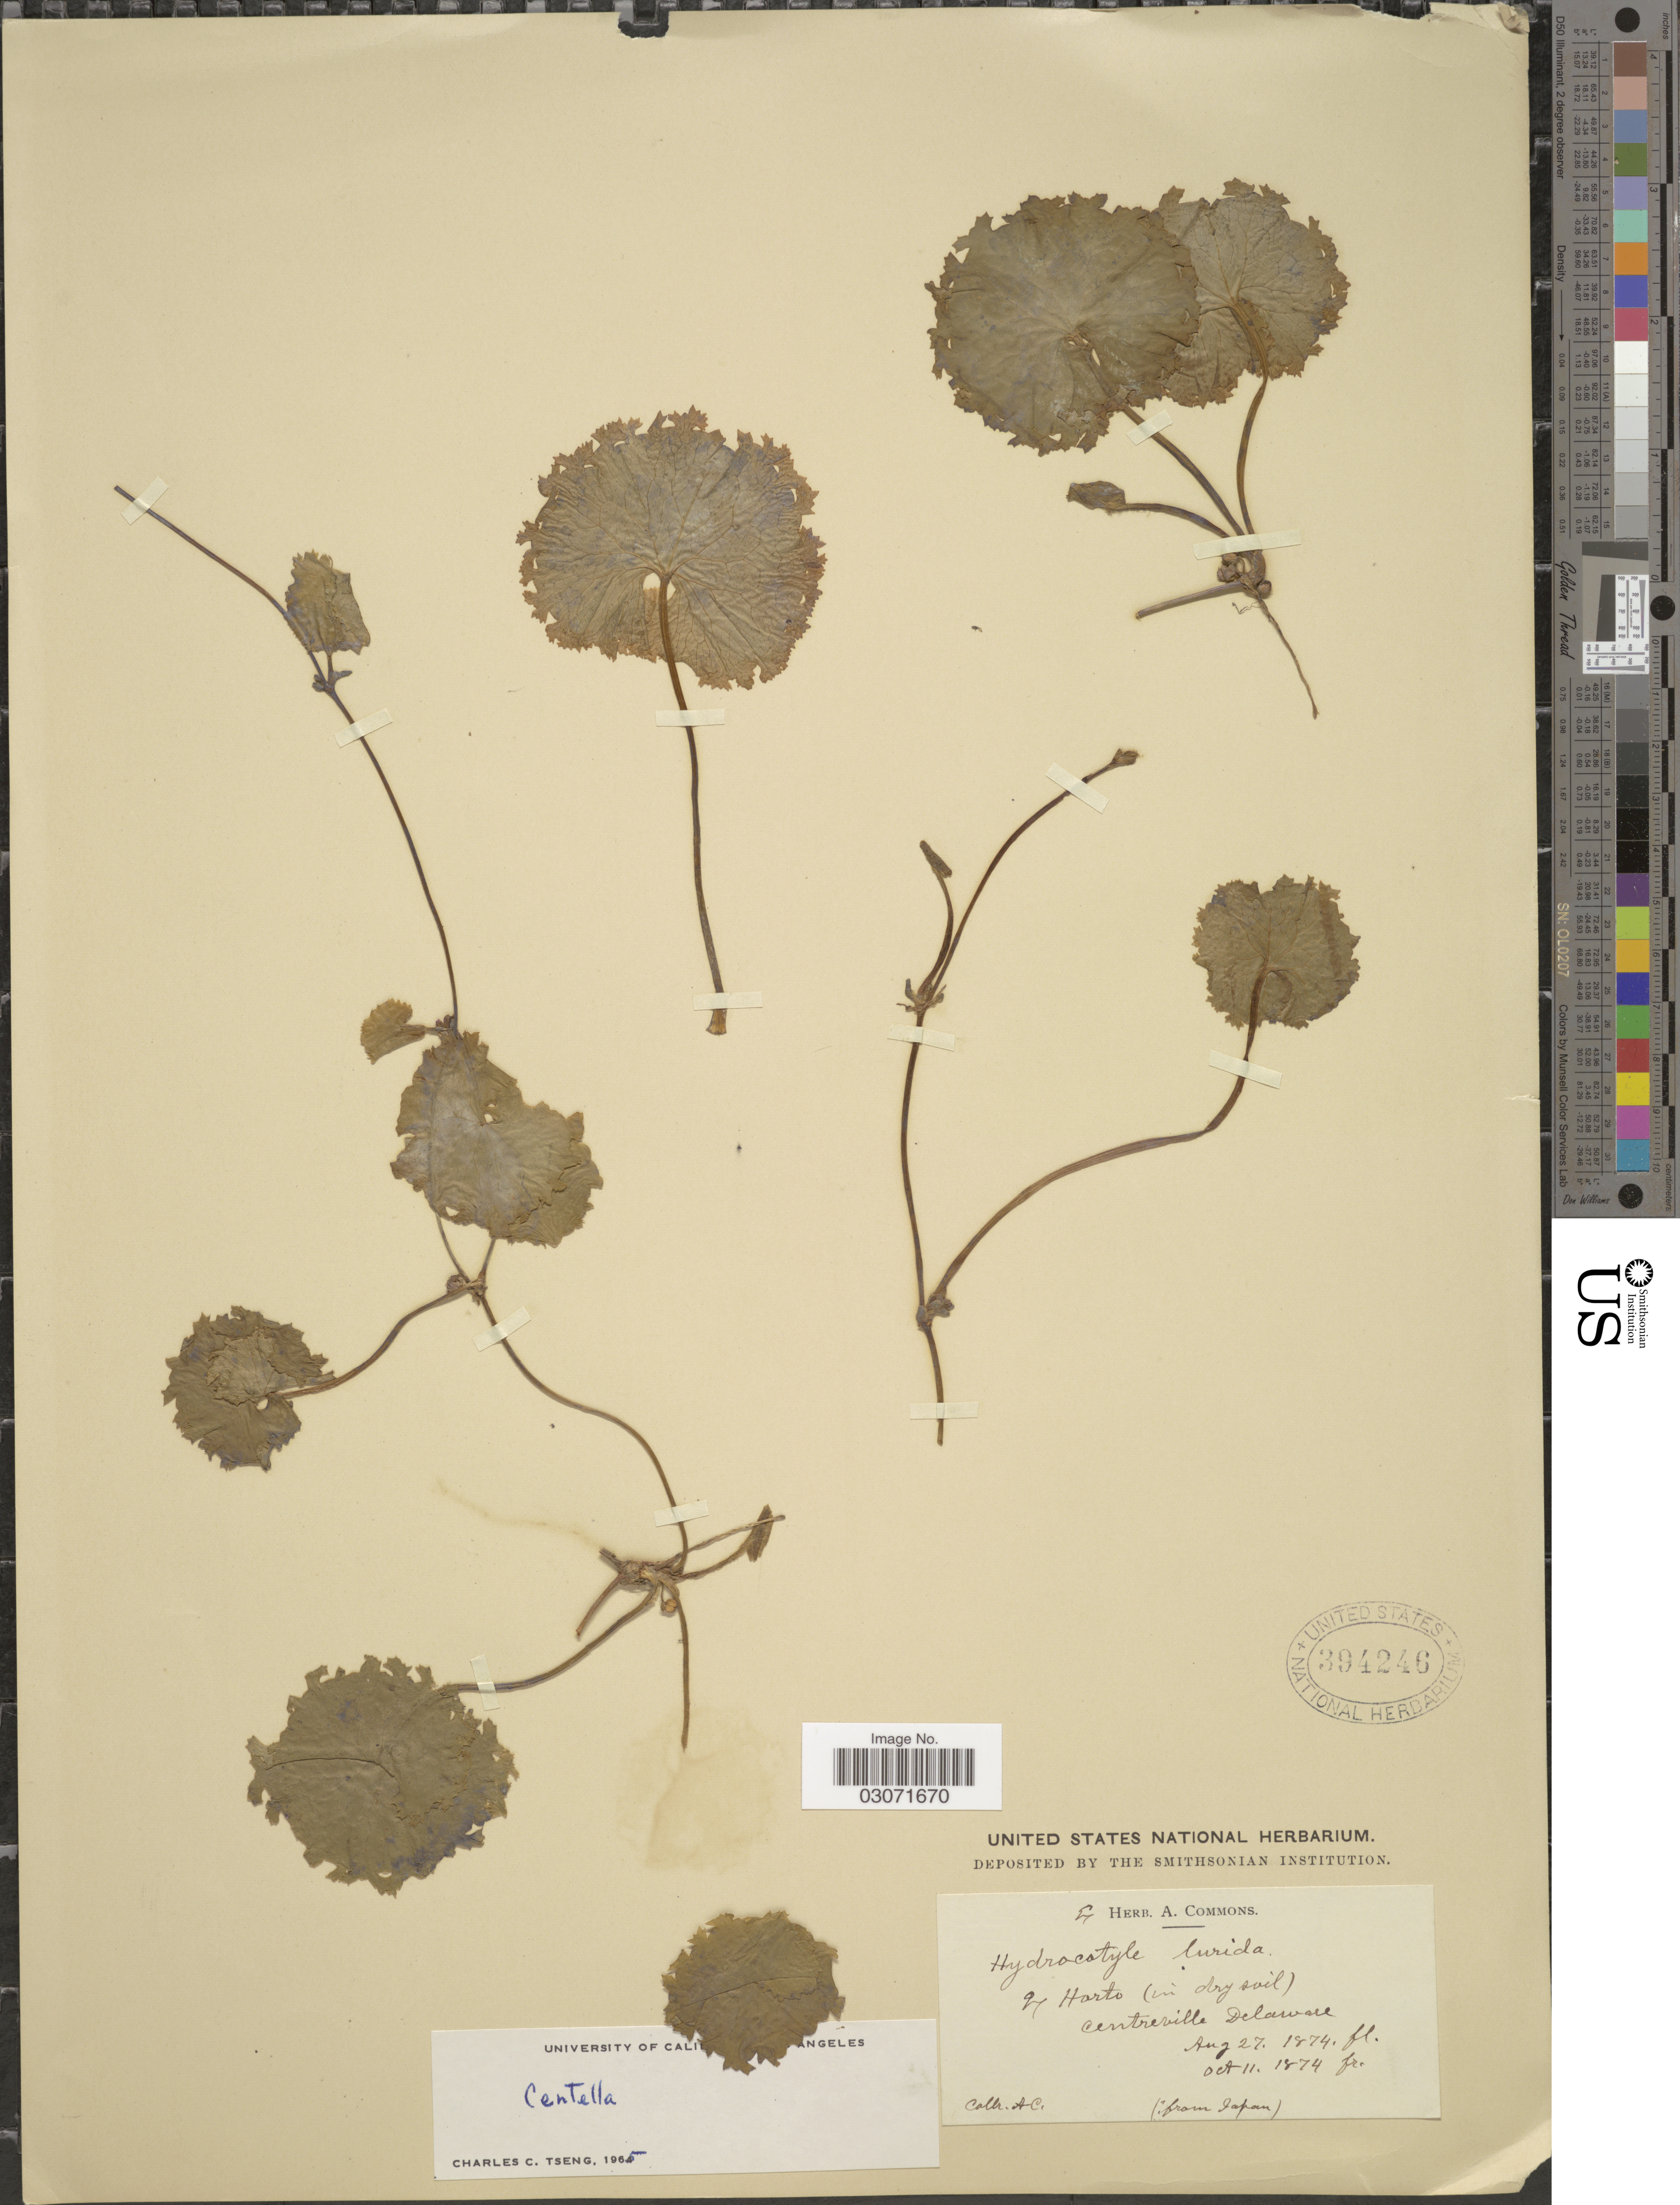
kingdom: Plantae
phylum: Tracheophyta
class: Magnoliopsida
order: Apiales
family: Apiaceae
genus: Centella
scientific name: Centella repanda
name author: (Pers.) Small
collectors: A. Commons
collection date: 1874-08-27/1874-10-11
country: United States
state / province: Delaware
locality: Ex Horto (in dry soil). Centreville.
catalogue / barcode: US 394246